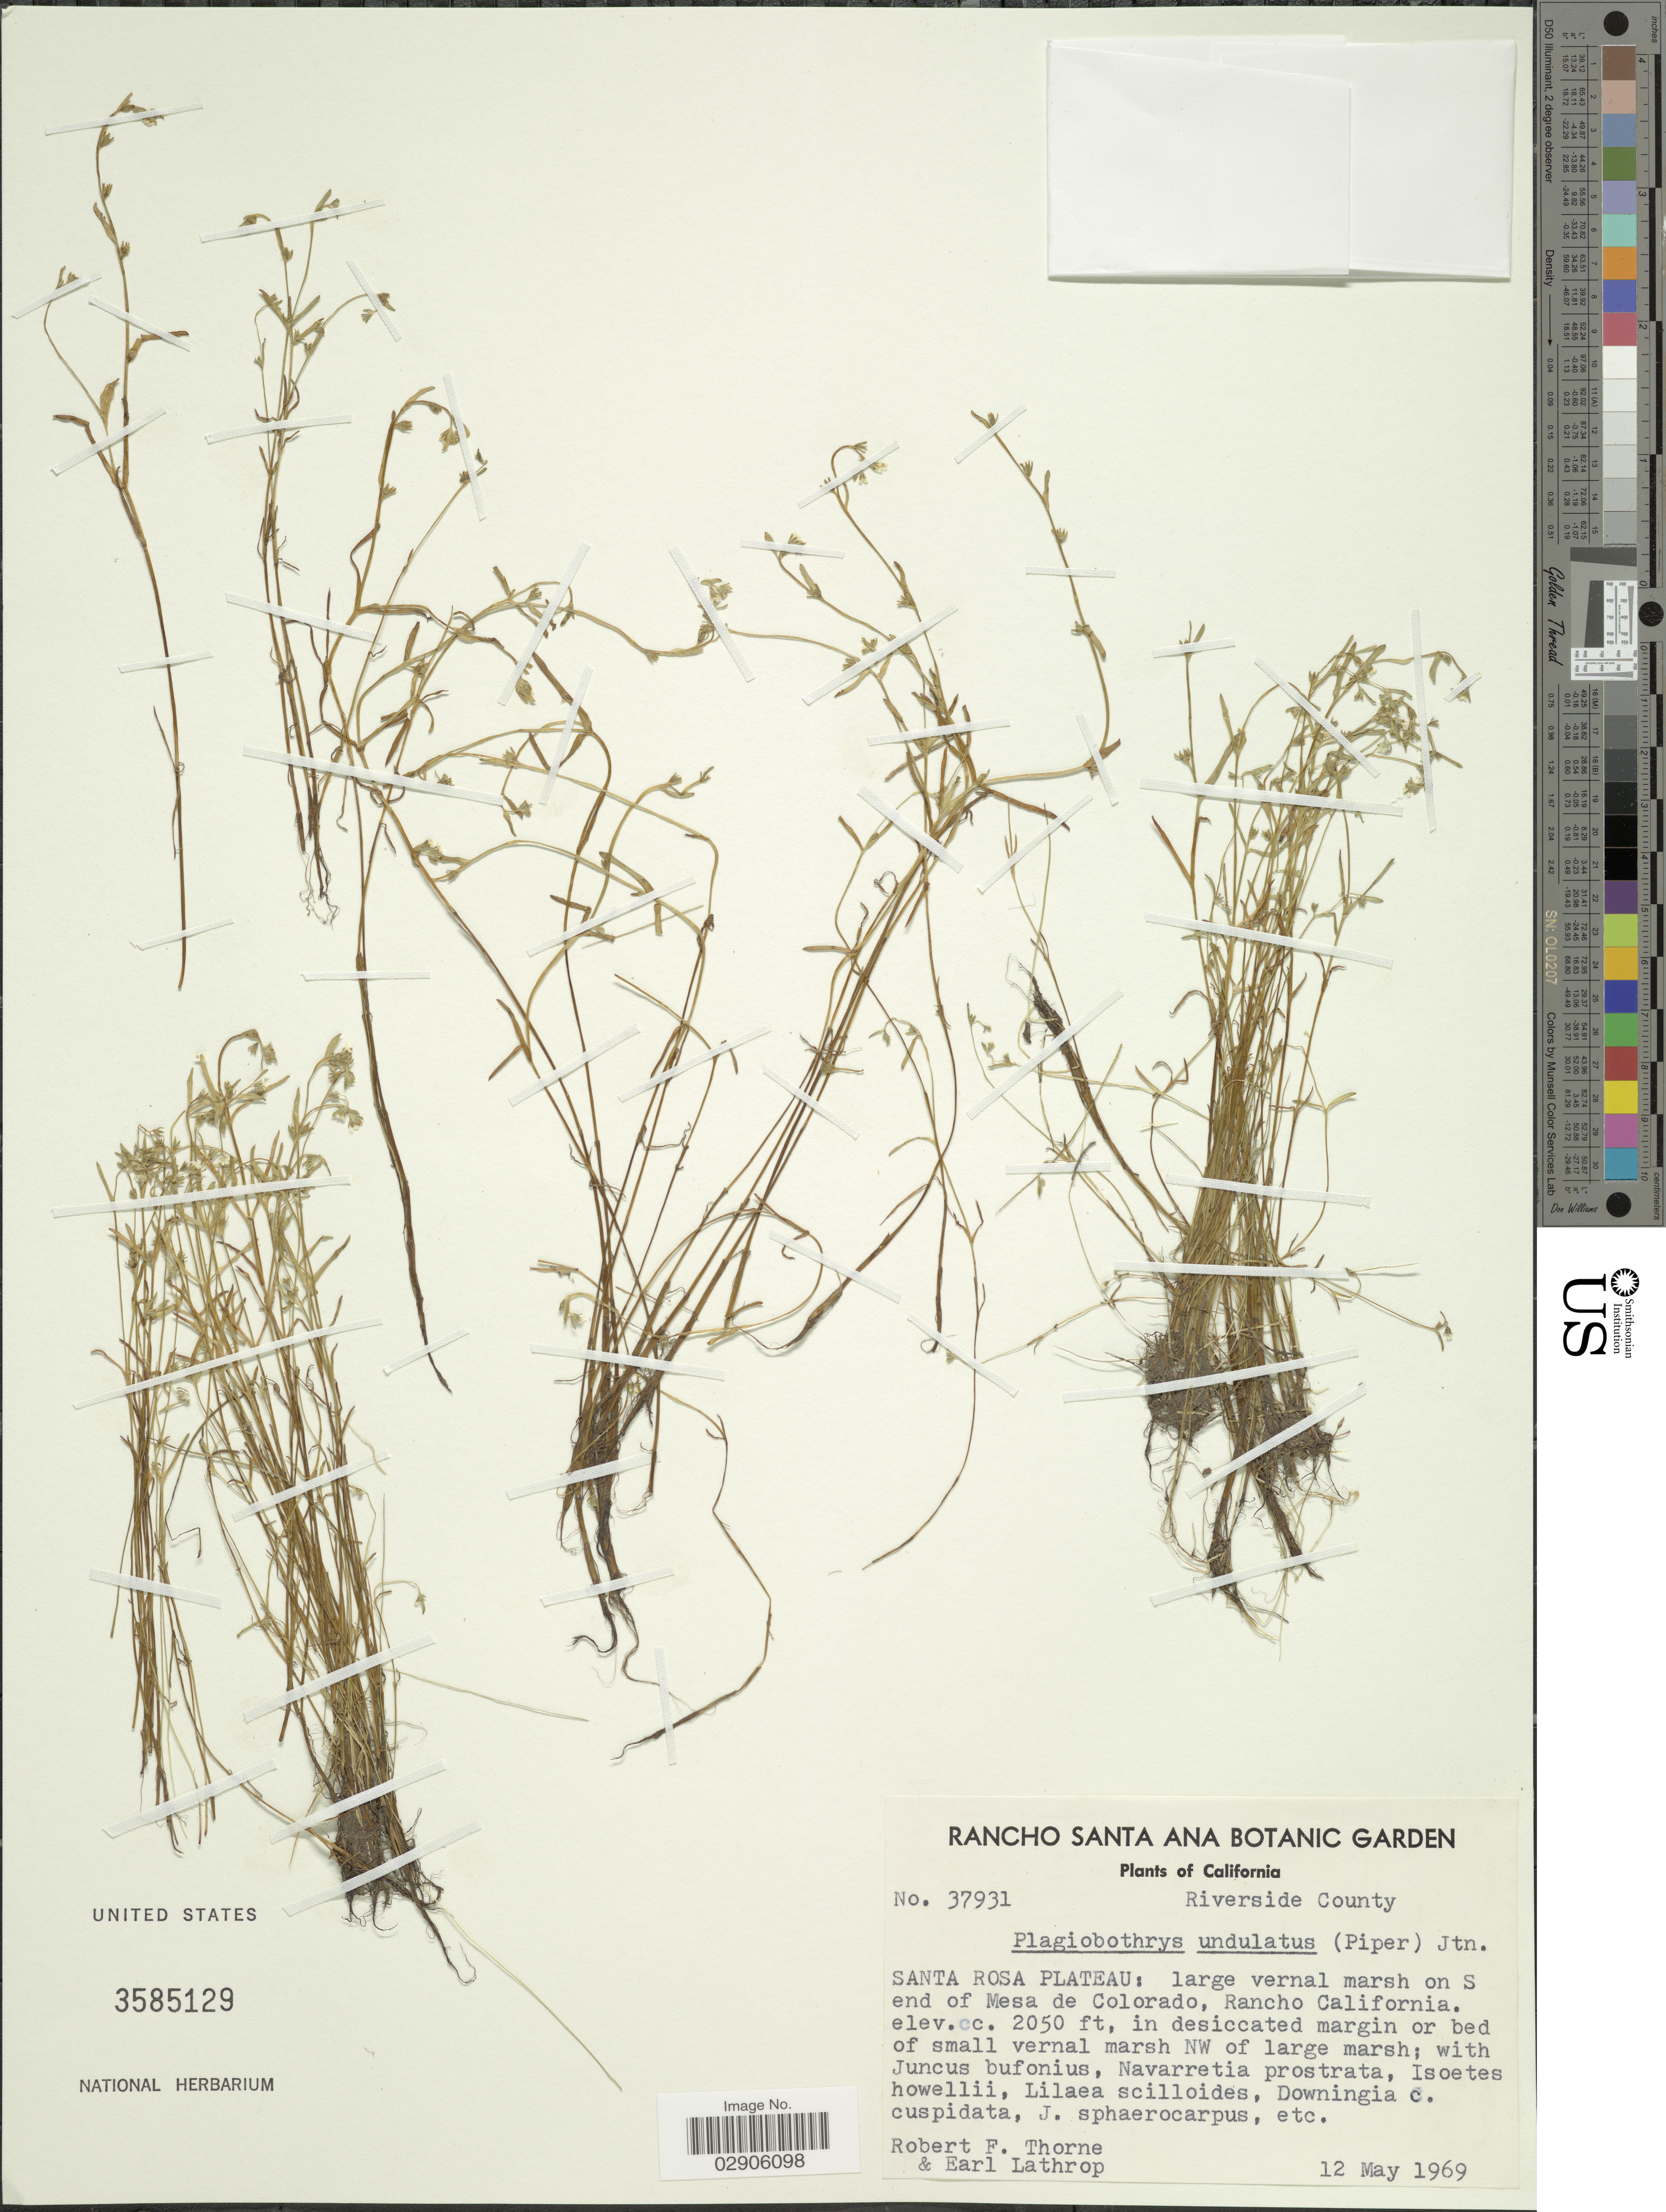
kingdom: Plantae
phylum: Tracheophyta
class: Magnoliopsida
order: Boraginales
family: Boraginaceae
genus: Plagiobothrys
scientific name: Plagiobothrys undulatus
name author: (Piper) I.M. Johnst.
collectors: R. F. Thorne & E. W. Lathrop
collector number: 37931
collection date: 1969-05-12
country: United States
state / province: California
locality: Santa Rosa Plateau: large vernal marsh on S end of Mesa de Colorado, Rancho California.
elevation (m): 625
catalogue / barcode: US 3585129